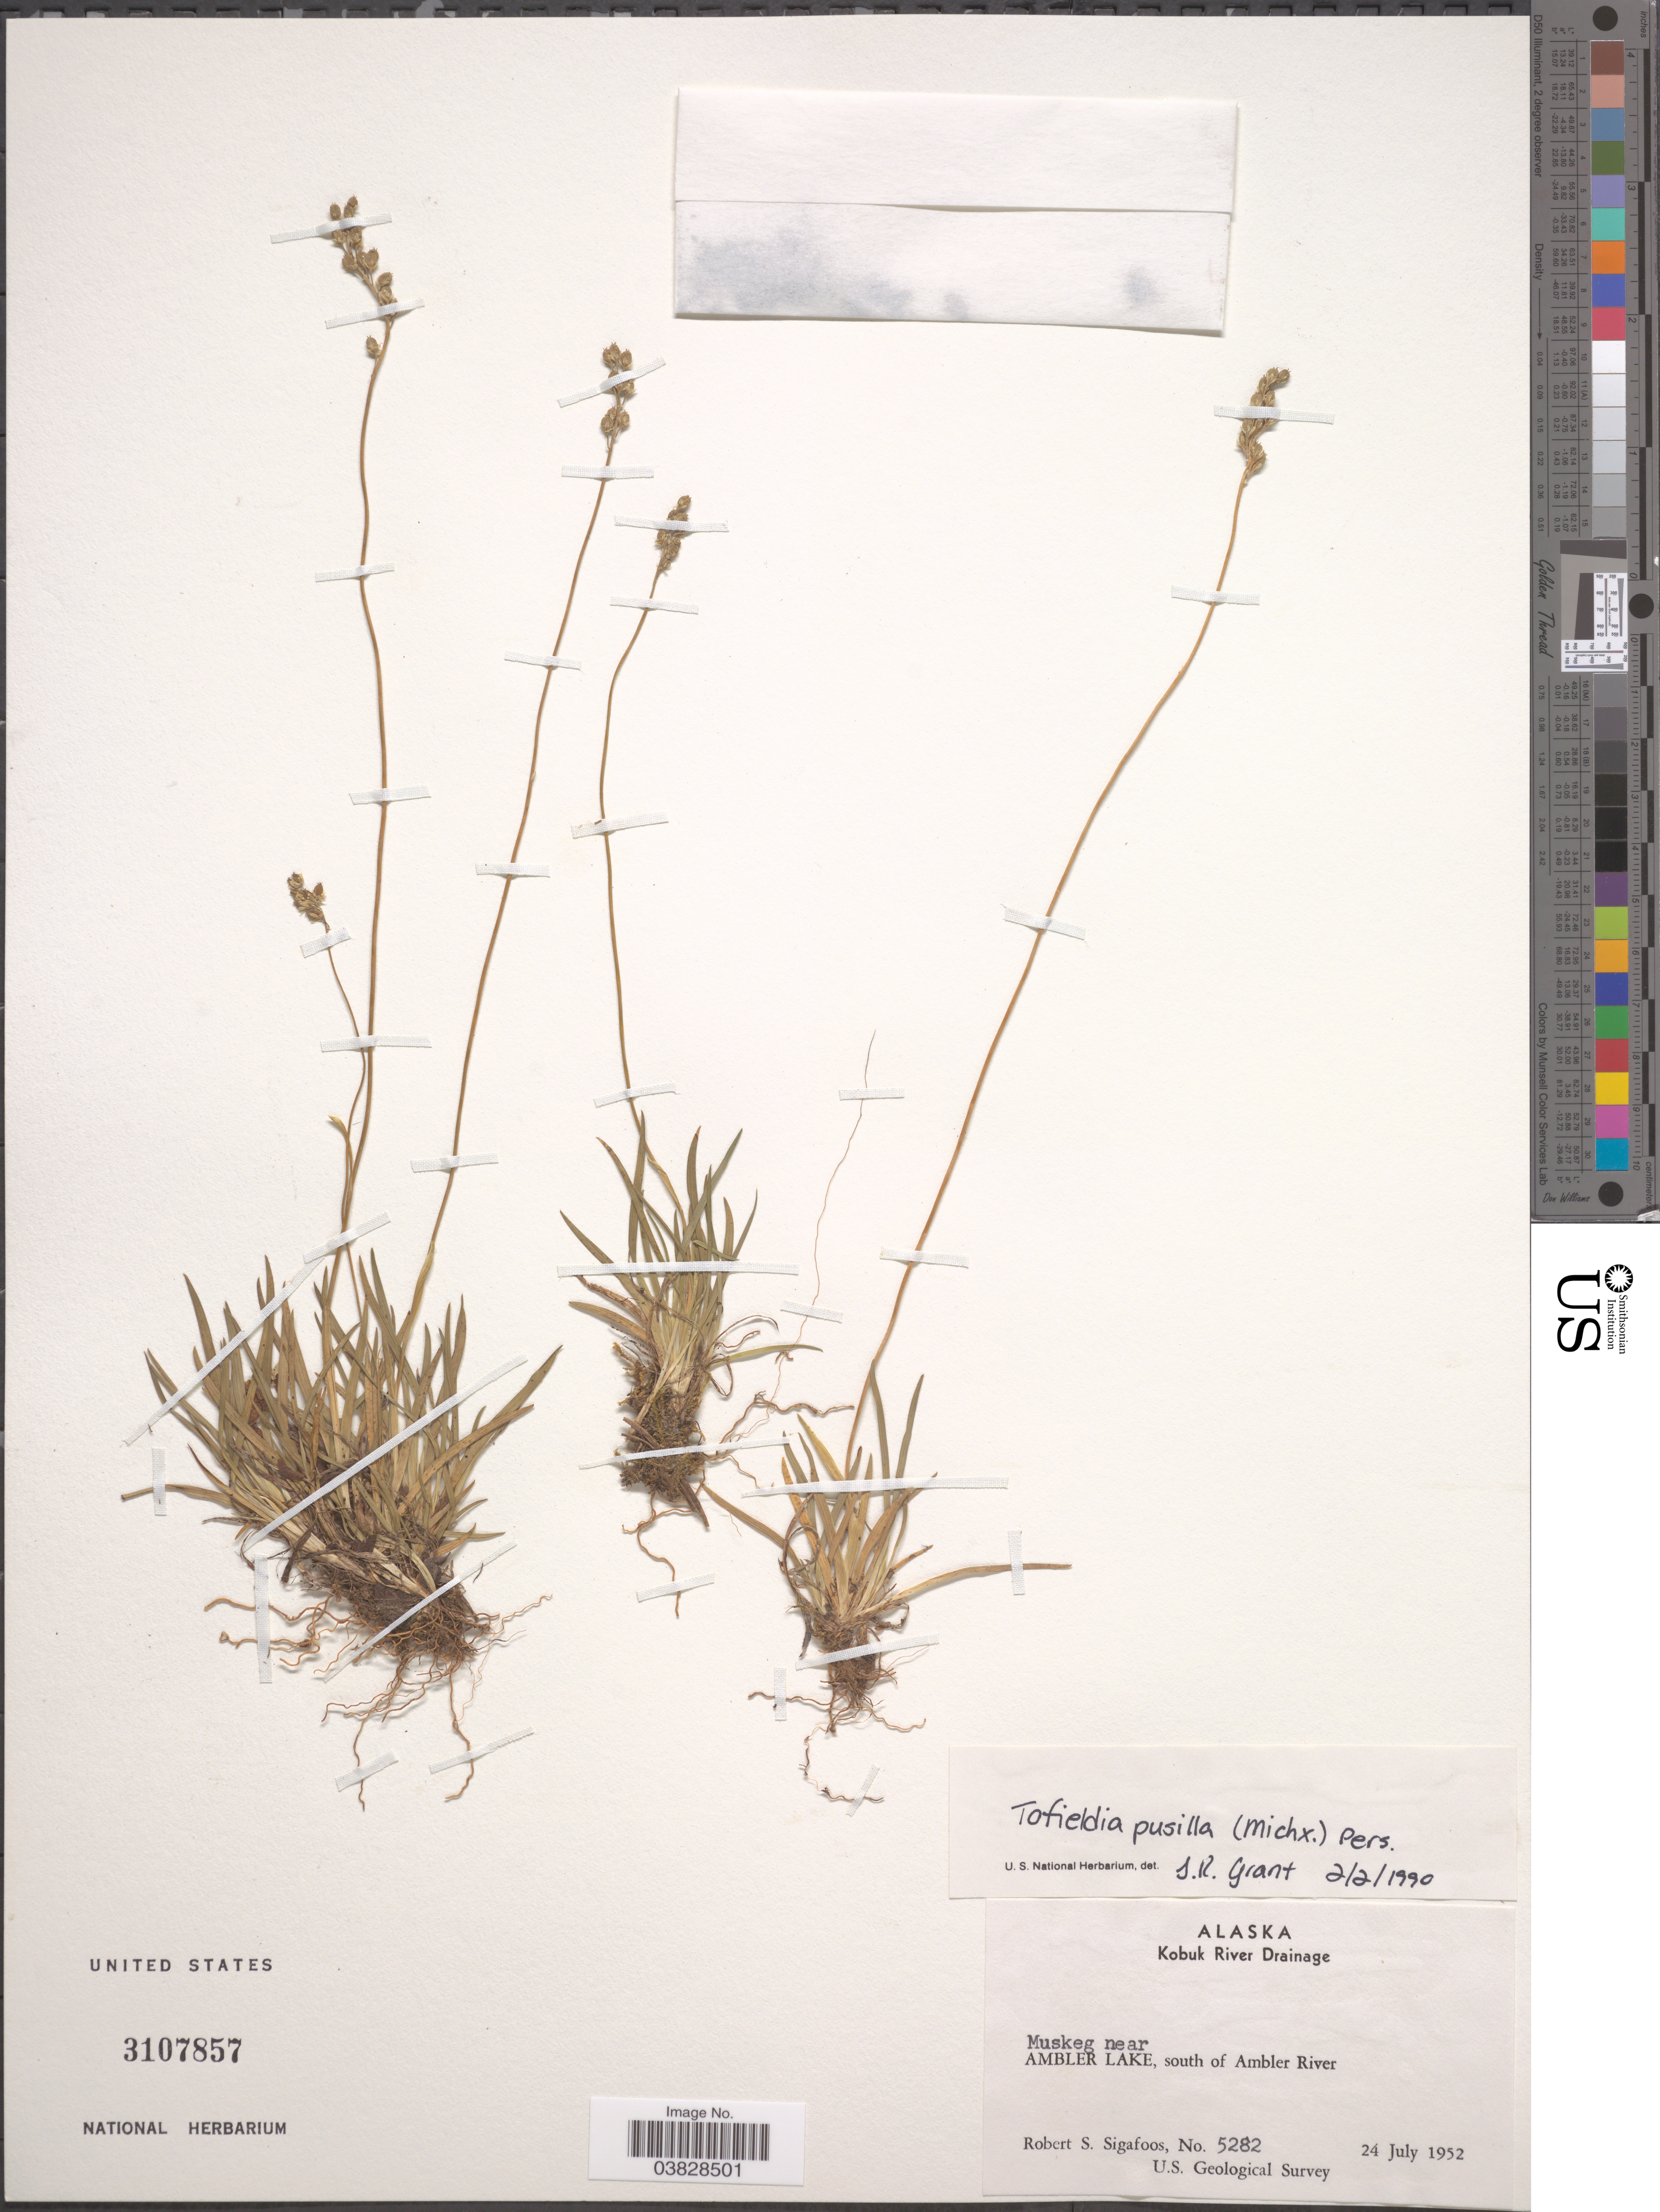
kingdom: Plantae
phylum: Tracheophyta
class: Liliopsida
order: Alismatales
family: Tofieldiaceae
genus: Tofieldia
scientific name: Tofieldia pusilla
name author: (Michx.) Pers.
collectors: R. Sigafoos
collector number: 5282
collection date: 1952-07-24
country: United States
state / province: Alaska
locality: Kobuk River Drainage. Muskeg near Ambler Lake, south of Ambler River.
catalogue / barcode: US 3107857